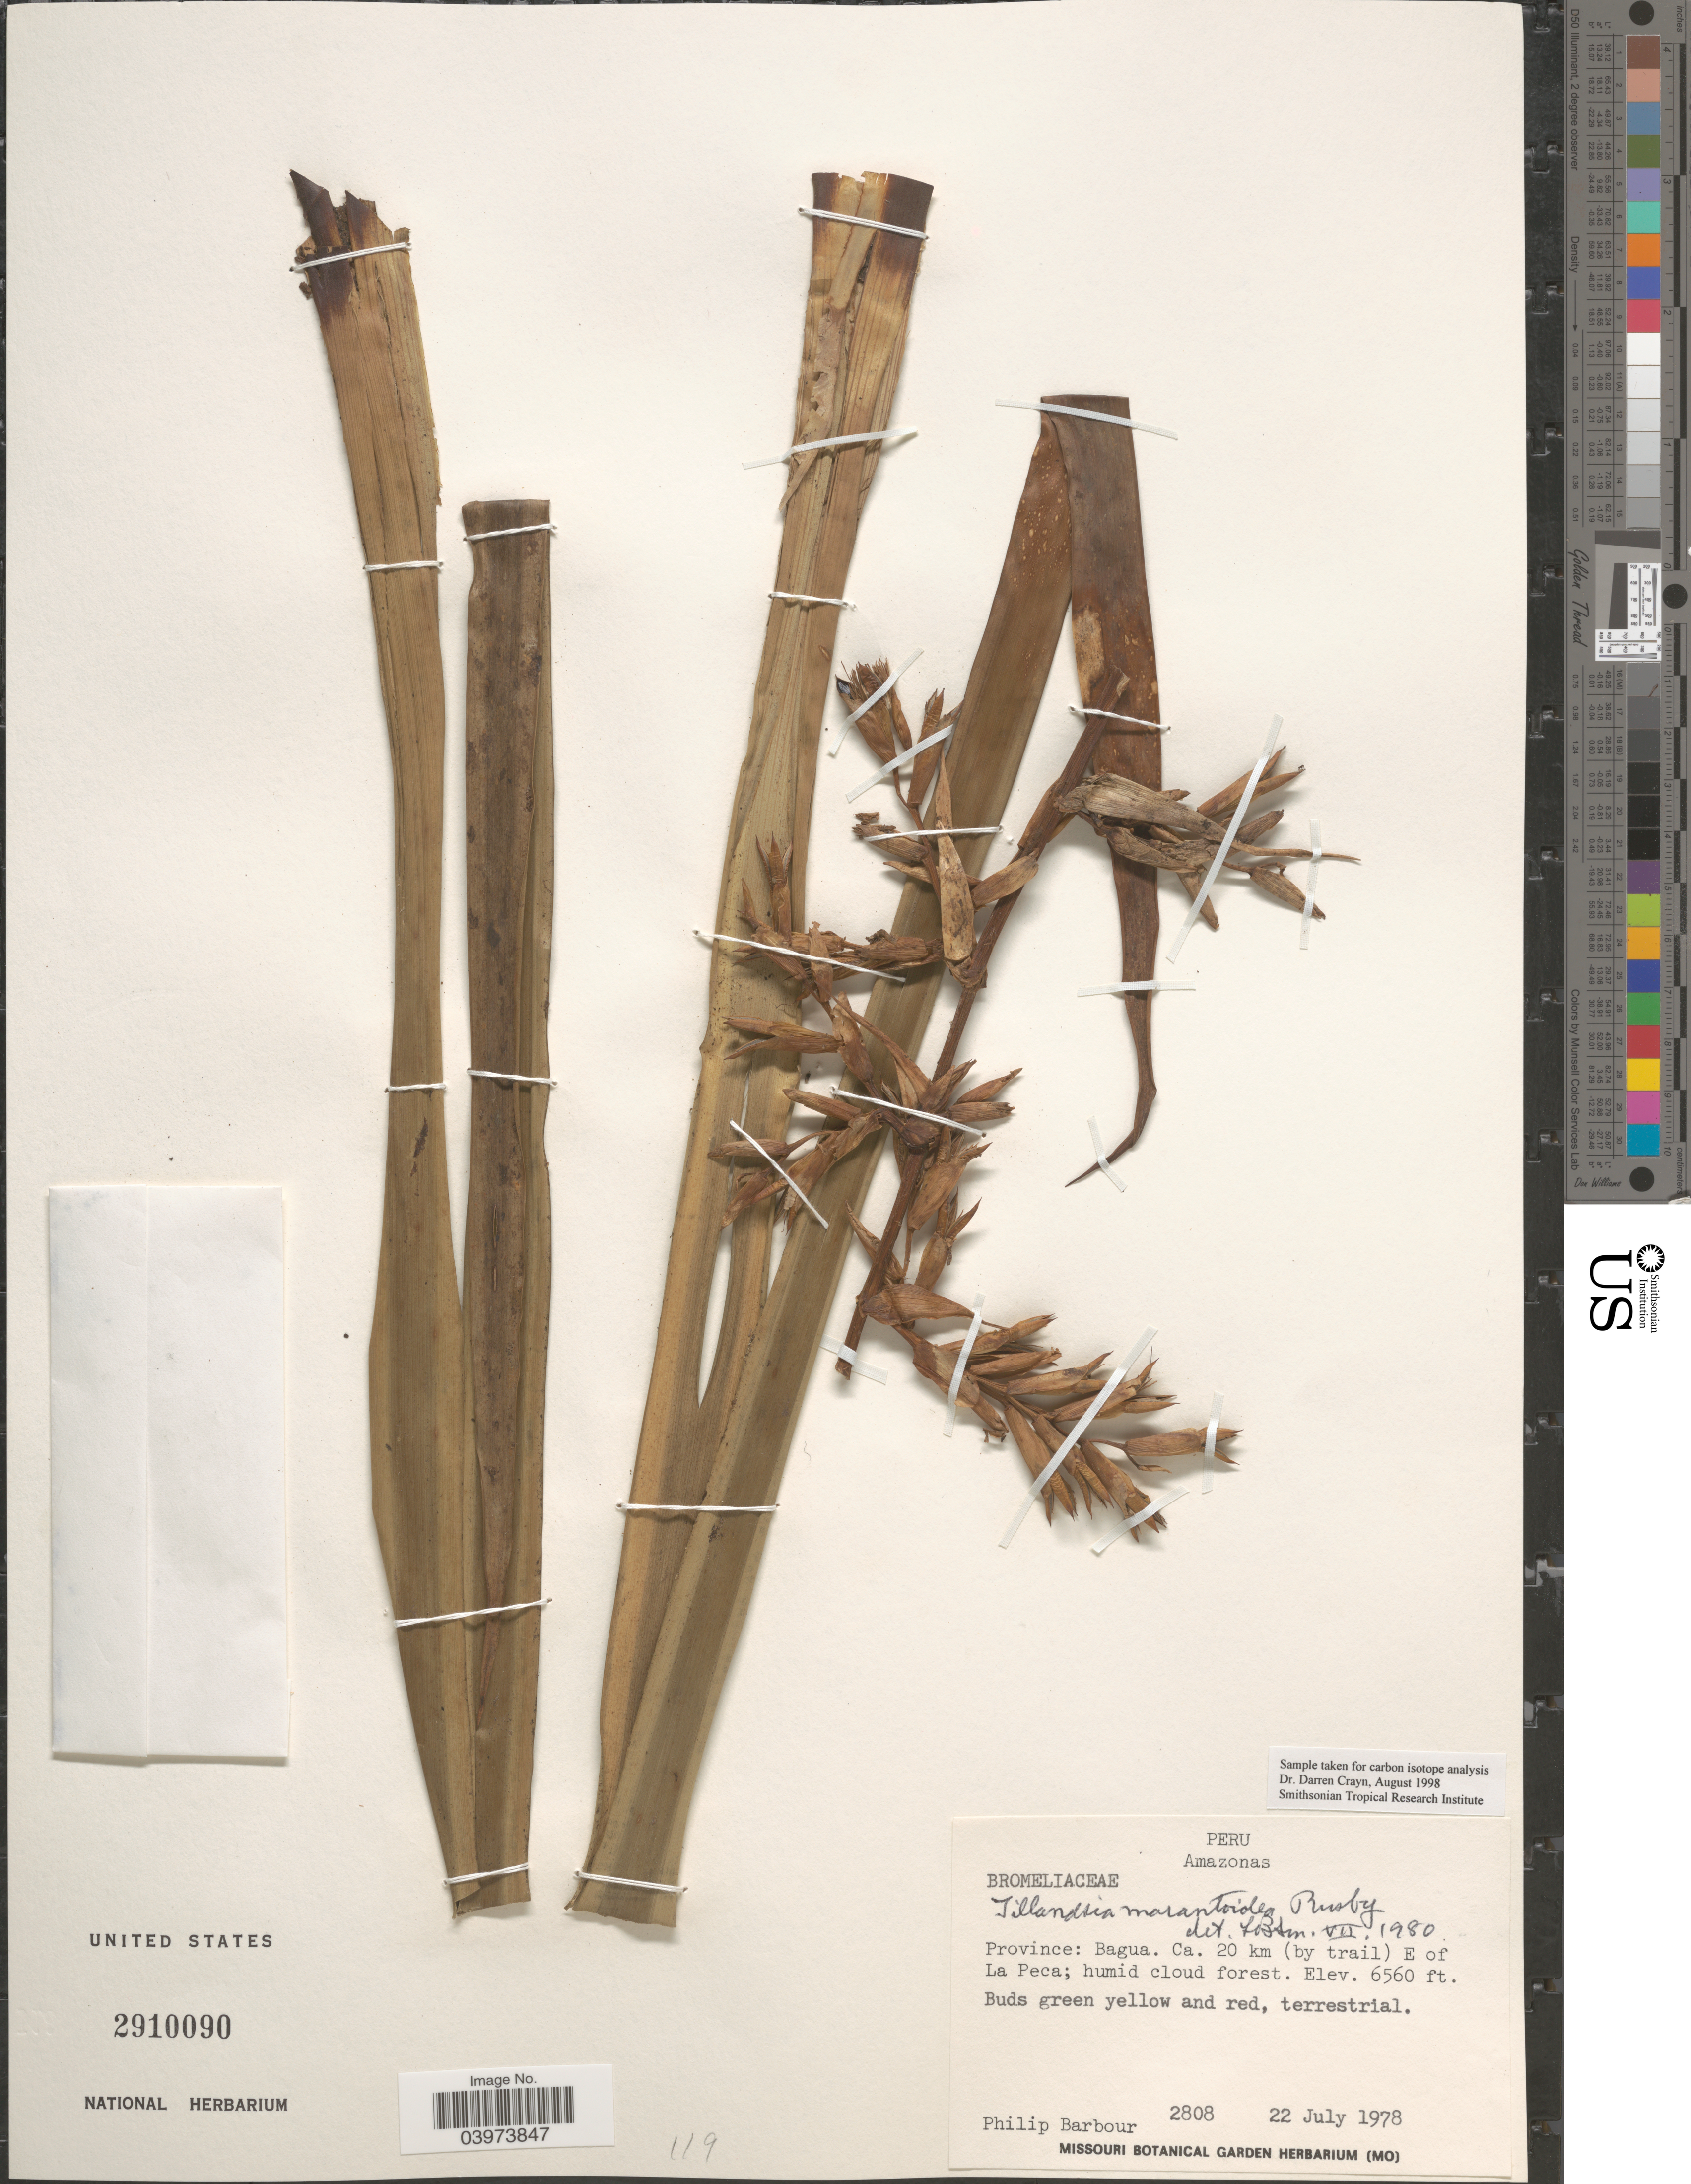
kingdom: Plantae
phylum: Tracheophyta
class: Liliopsida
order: Poales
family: Bromeliaceae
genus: Tillandsia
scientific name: Tillandsia marantoidea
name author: Rusby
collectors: P. Barbour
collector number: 2808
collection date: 1978-07-22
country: Peru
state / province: Amazonas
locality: Province: Bagua. Ca. 20 km (by trail) E of La Peca; humid cloud forest.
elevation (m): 1999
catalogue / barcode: US 2910090